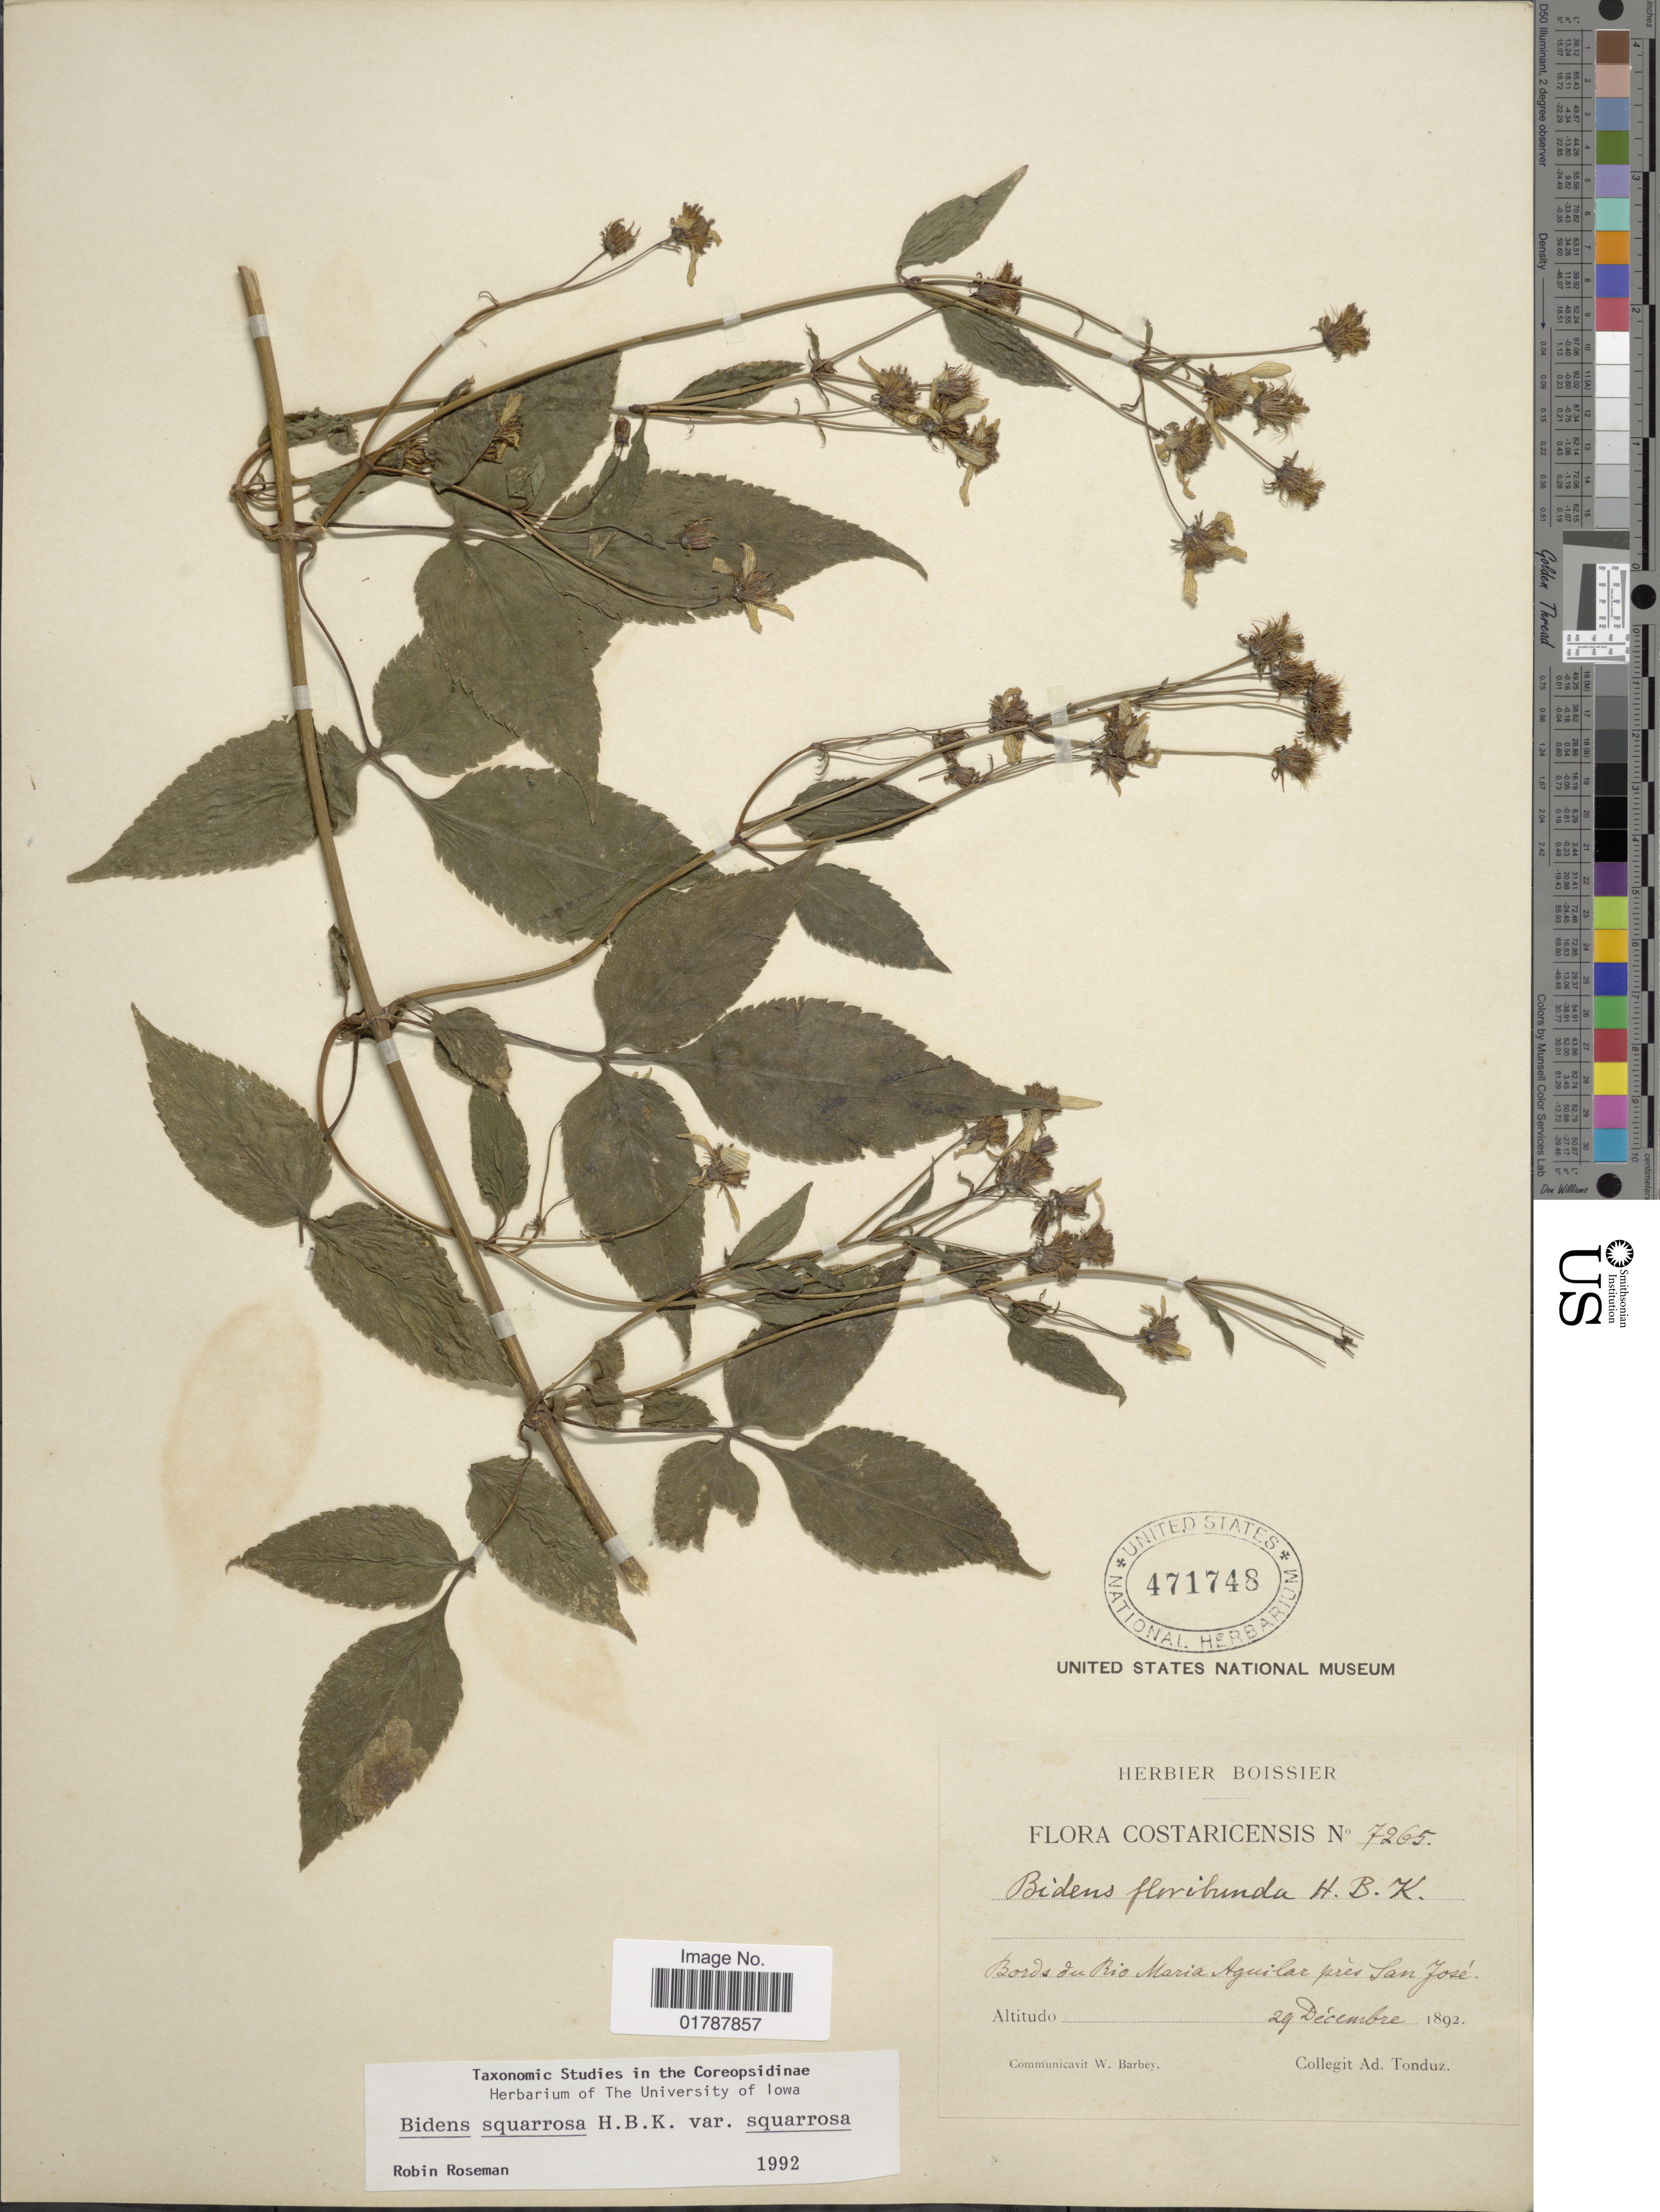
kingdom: Plantae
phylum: Tracheophyta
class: Magnoliopsida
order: Asterales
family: Asteraceae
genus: Bidens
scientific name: Bidens squarrosa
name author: Kunth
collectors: A. Tonduz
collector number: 7265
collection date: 1892-12-29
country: Costa Rica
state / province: San José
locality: Bords du Rio Maria Aguilae pres San Jose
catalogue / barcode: US 471748